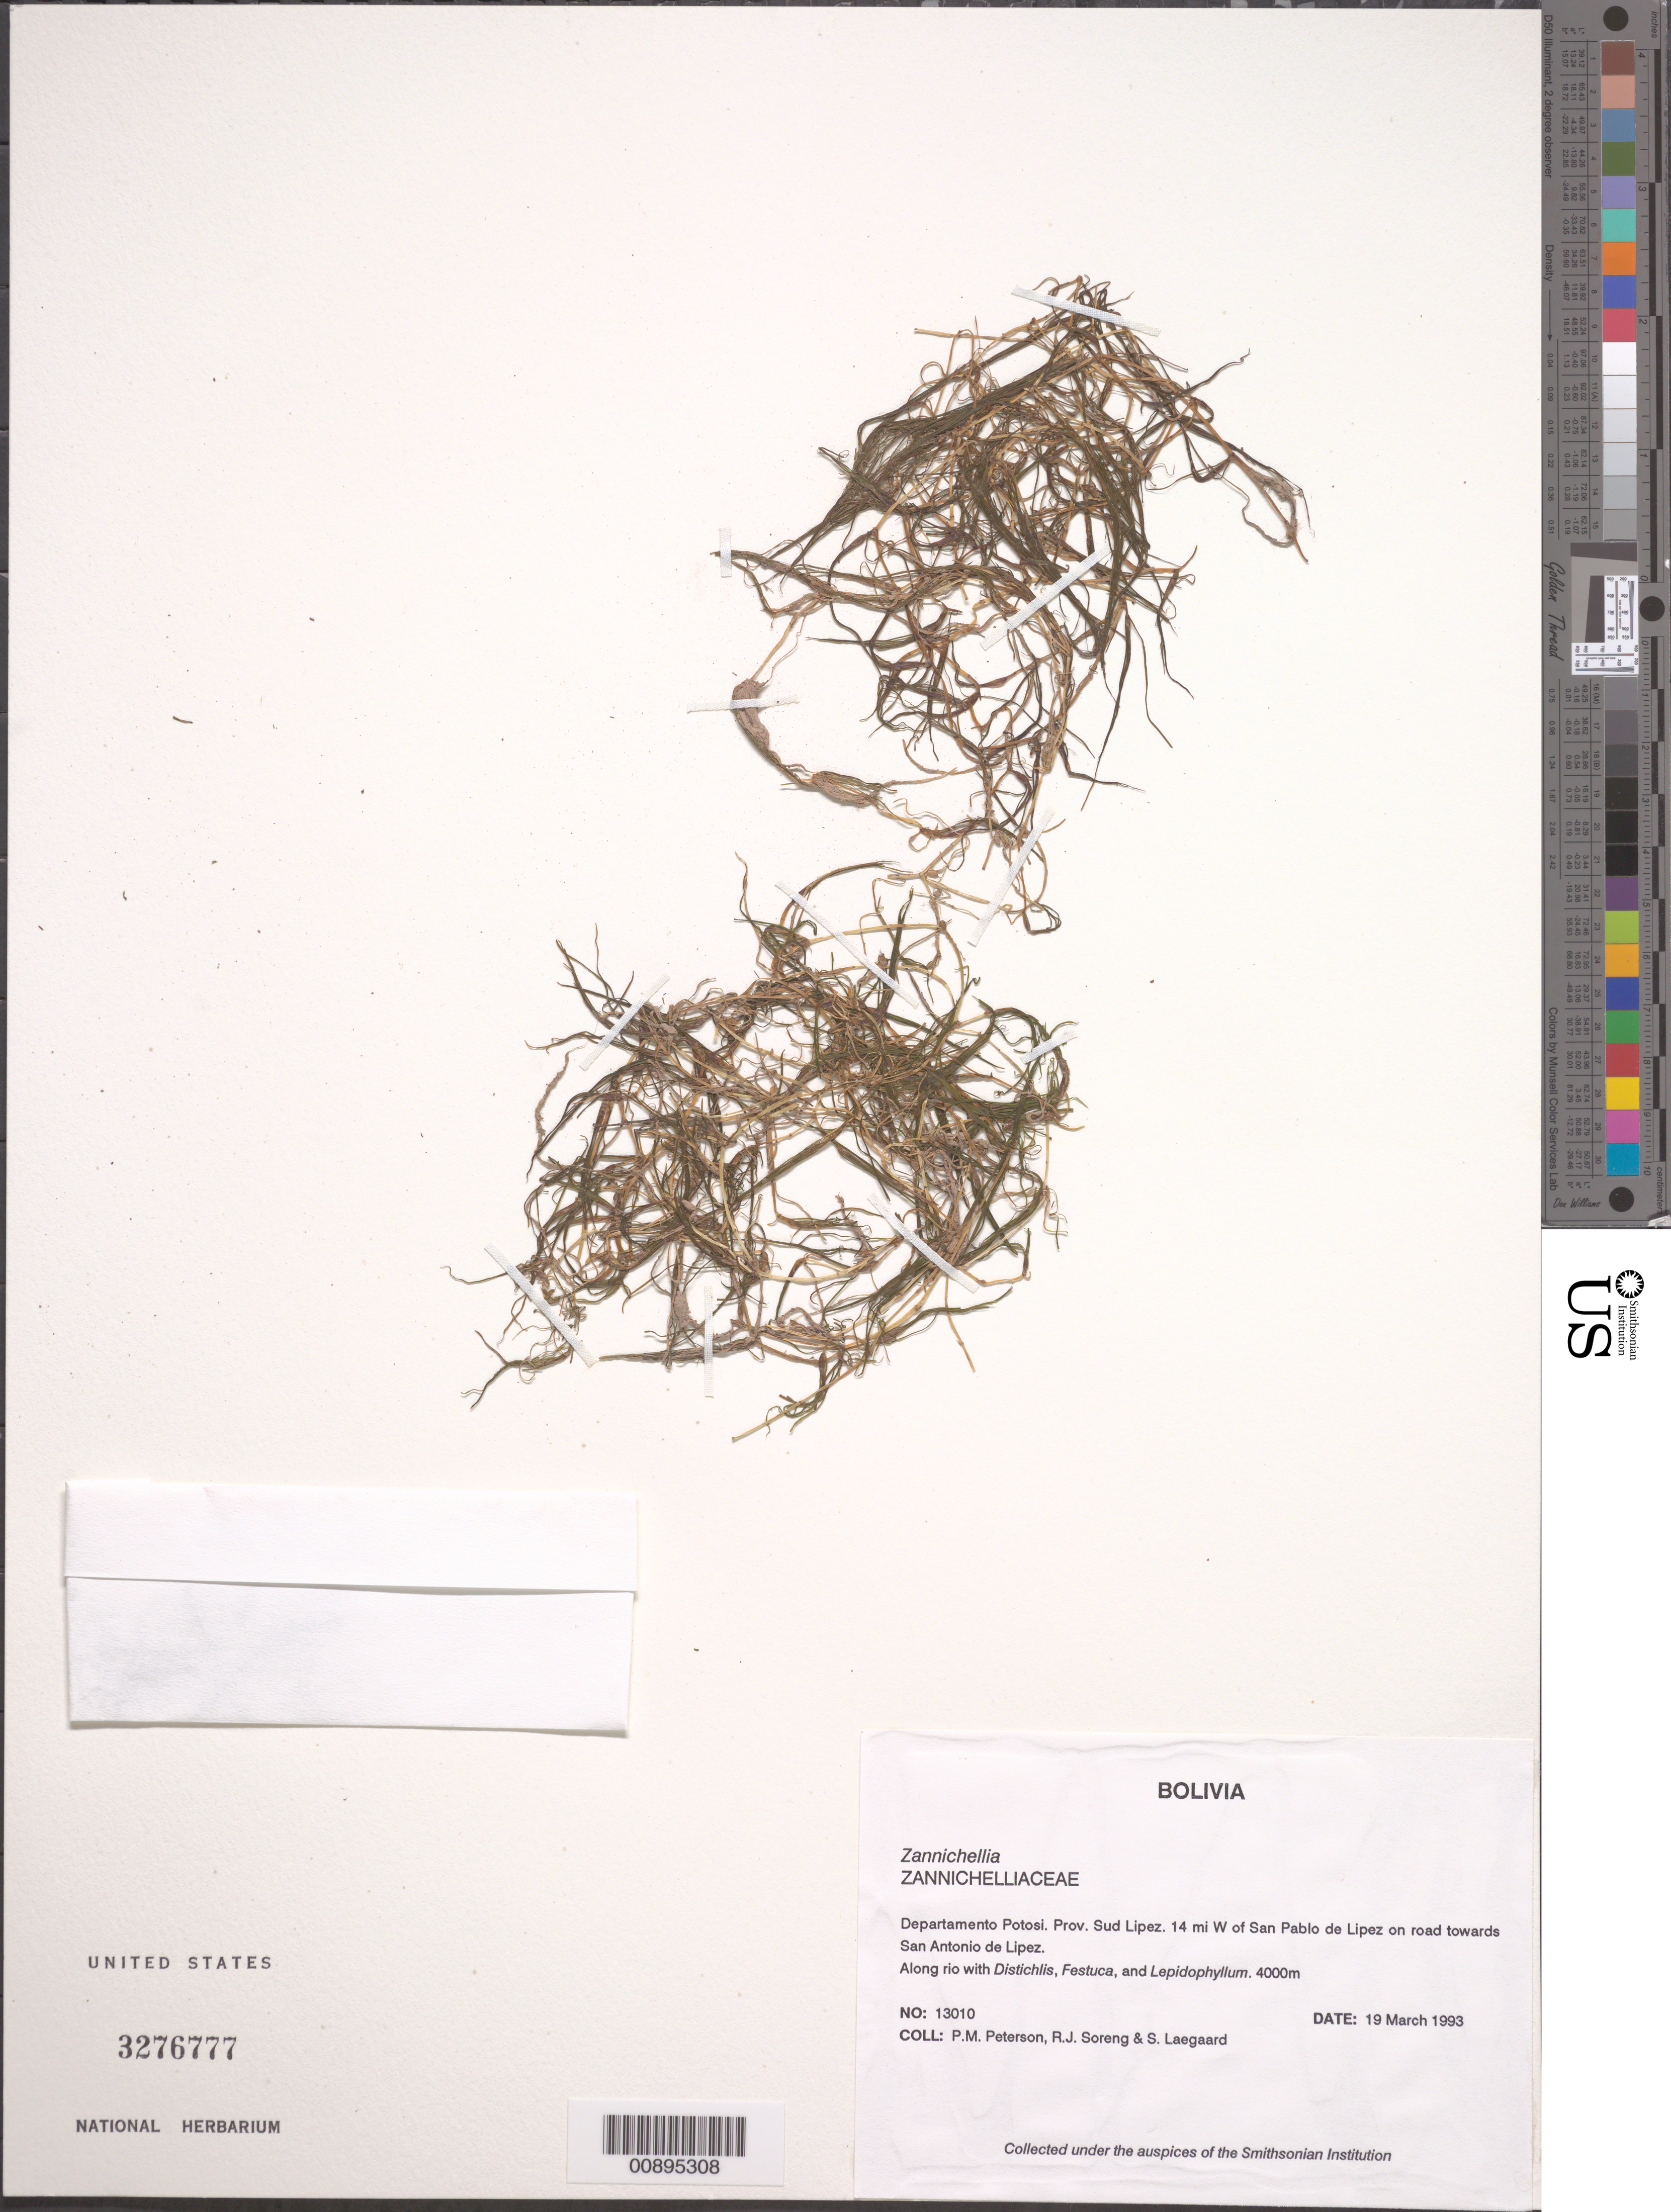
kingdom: Plantae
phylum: Tracheophyta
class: Liliopsida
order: Alismatales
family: Potamogetonaceae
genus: Zannichellia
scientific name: Zannichellia sp.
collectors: P. M. Peterson, R. J. Soreng & S. Lægaard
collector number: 13010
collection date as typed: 19 Mar 1993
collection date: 1993-03-19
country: Bolivia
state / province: Potosi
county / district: Sud Lipez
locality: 14 mi W of San Pablo de Lipez on road towards San Antonio de Lipez.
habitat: Along rio with Distichlis, Festuca, and Lepidophyllum.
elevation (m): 4000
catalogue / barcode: US 3276777